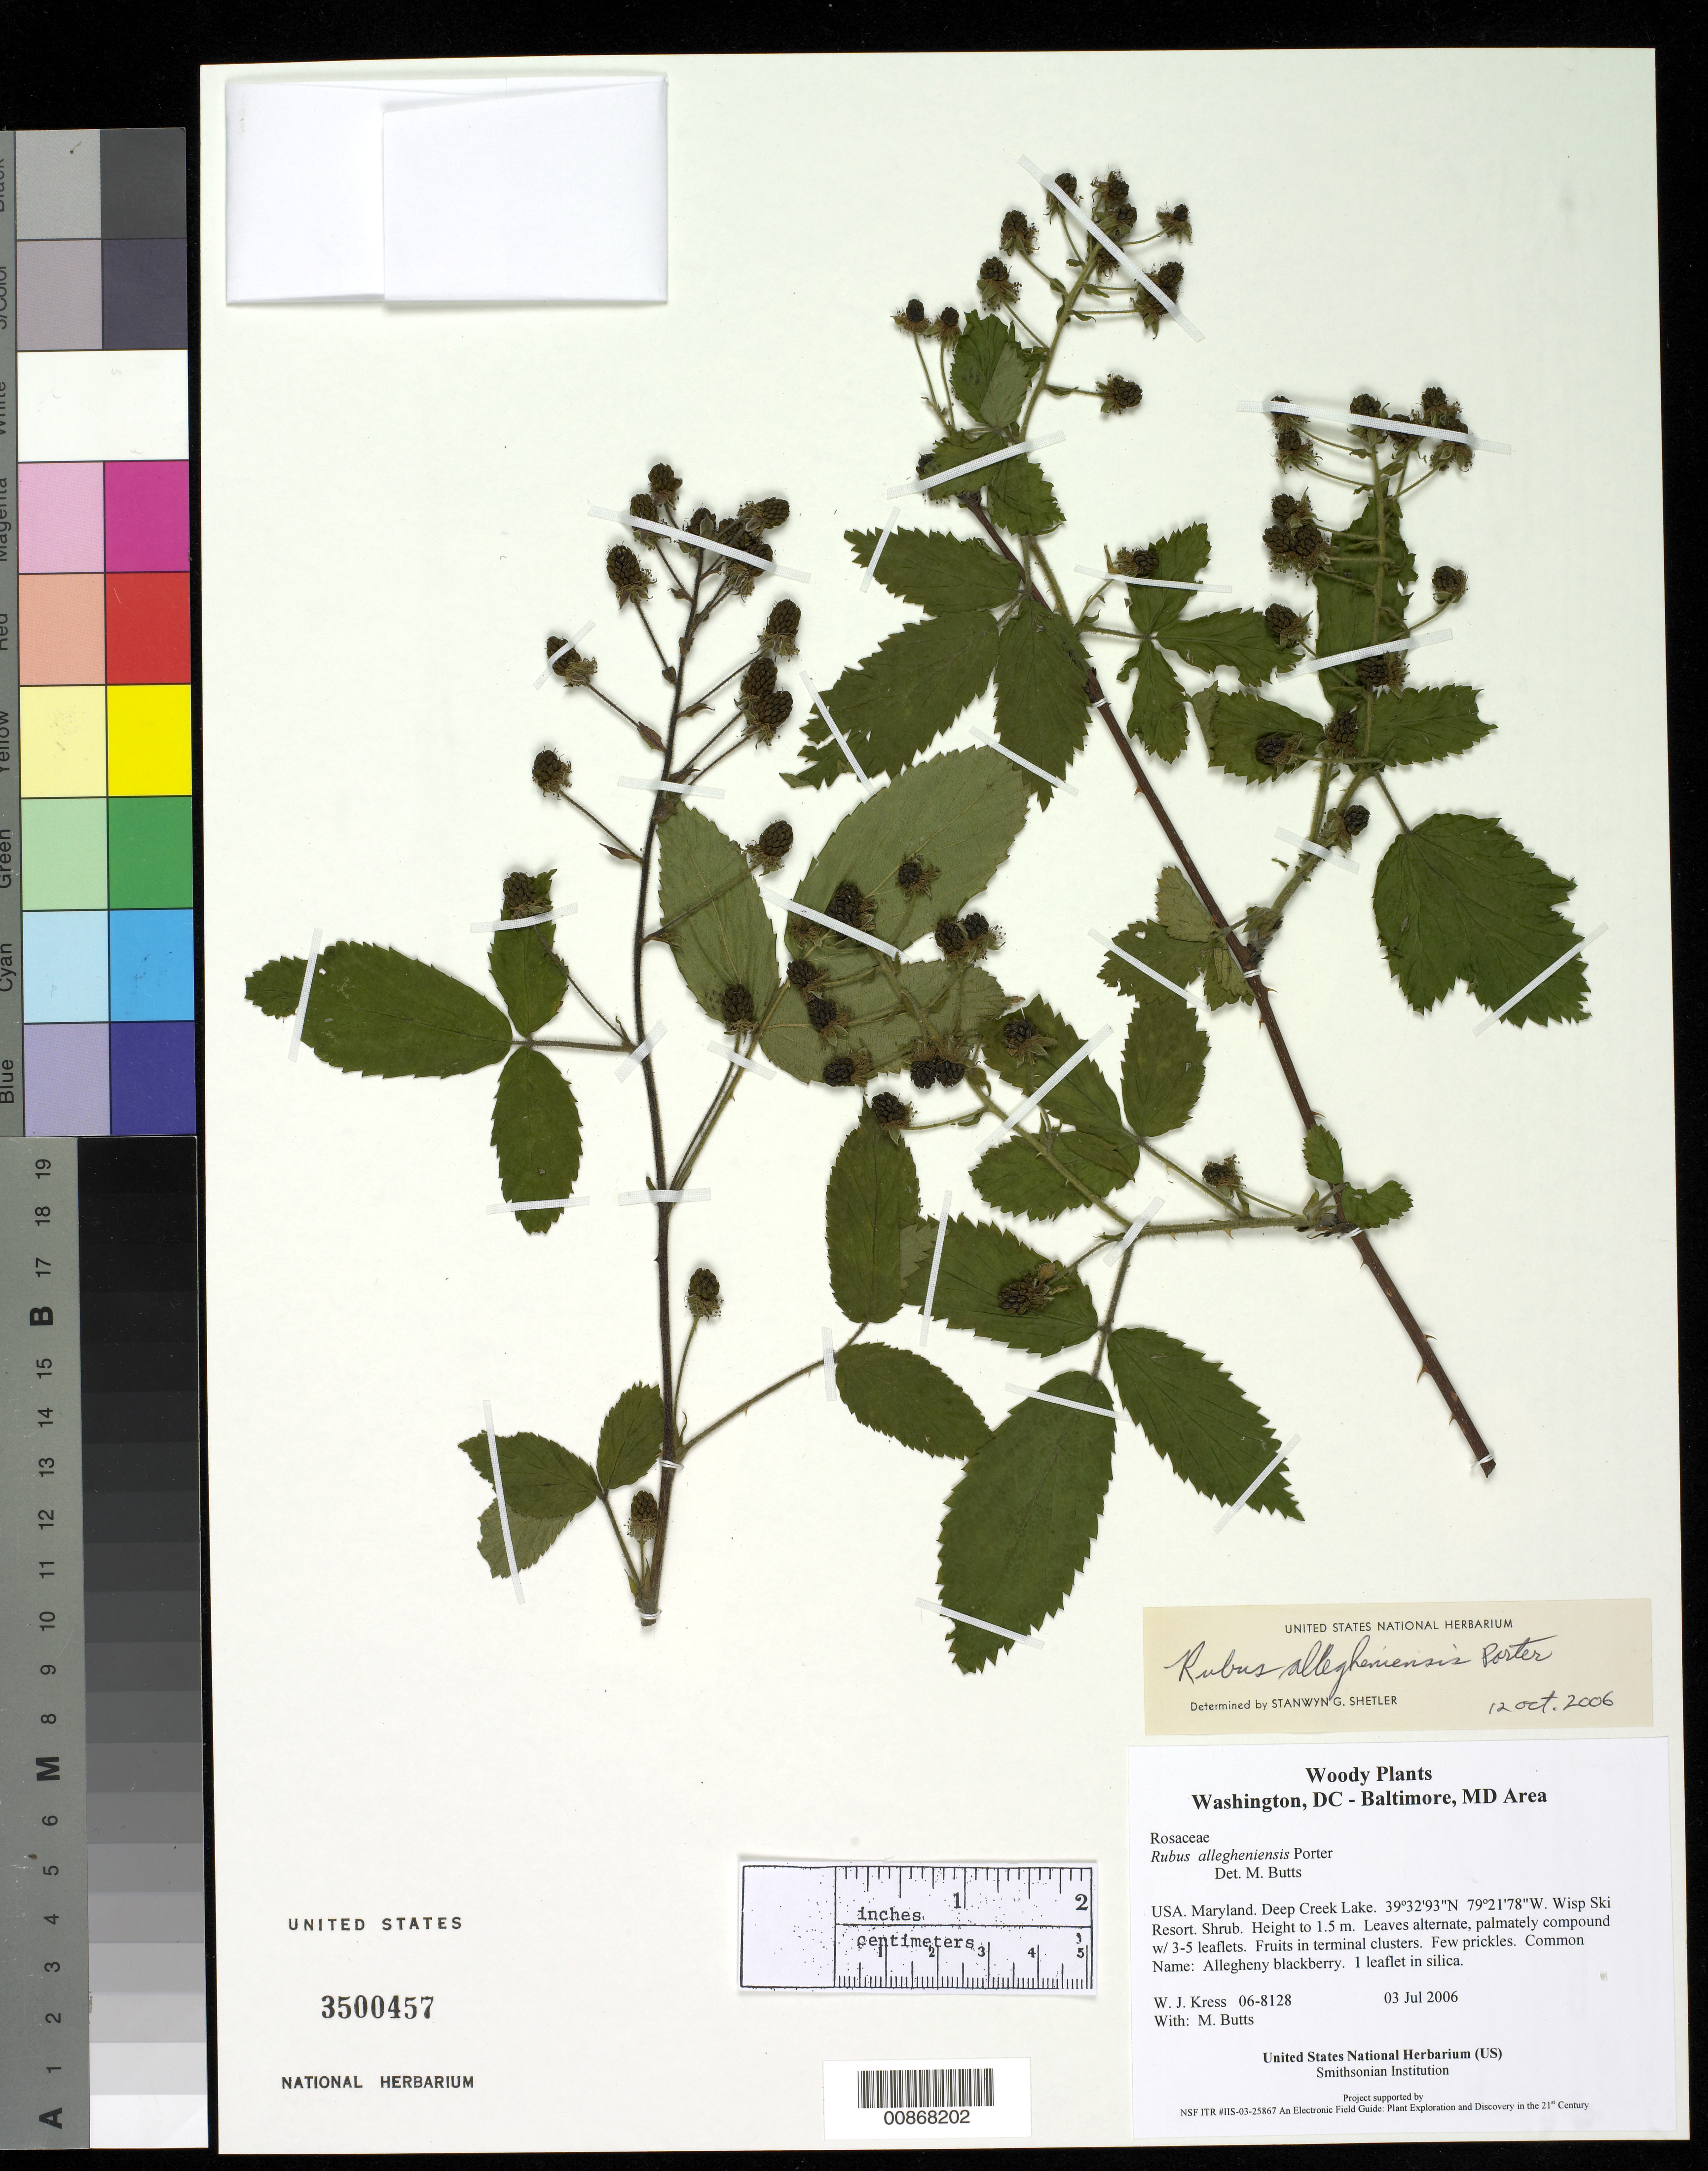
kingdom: Plantae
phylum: Tracheophyta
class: Magnoliopsida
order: Rosales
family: Rosaceae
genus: Rubus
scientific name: Rubus allegheniensis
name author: Porter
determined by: Shetler, Stanwyn G., (US), NMNH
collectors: W. J. Kress & M. B. Butts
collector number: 06-8128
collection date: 2006-07-03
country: United States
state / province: Maryland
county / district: Garrett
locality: Deep Creek Lake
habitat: Wisp Ski Resort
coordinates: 39 32 93 N, 79 21 78 W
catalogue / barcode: US 3500457